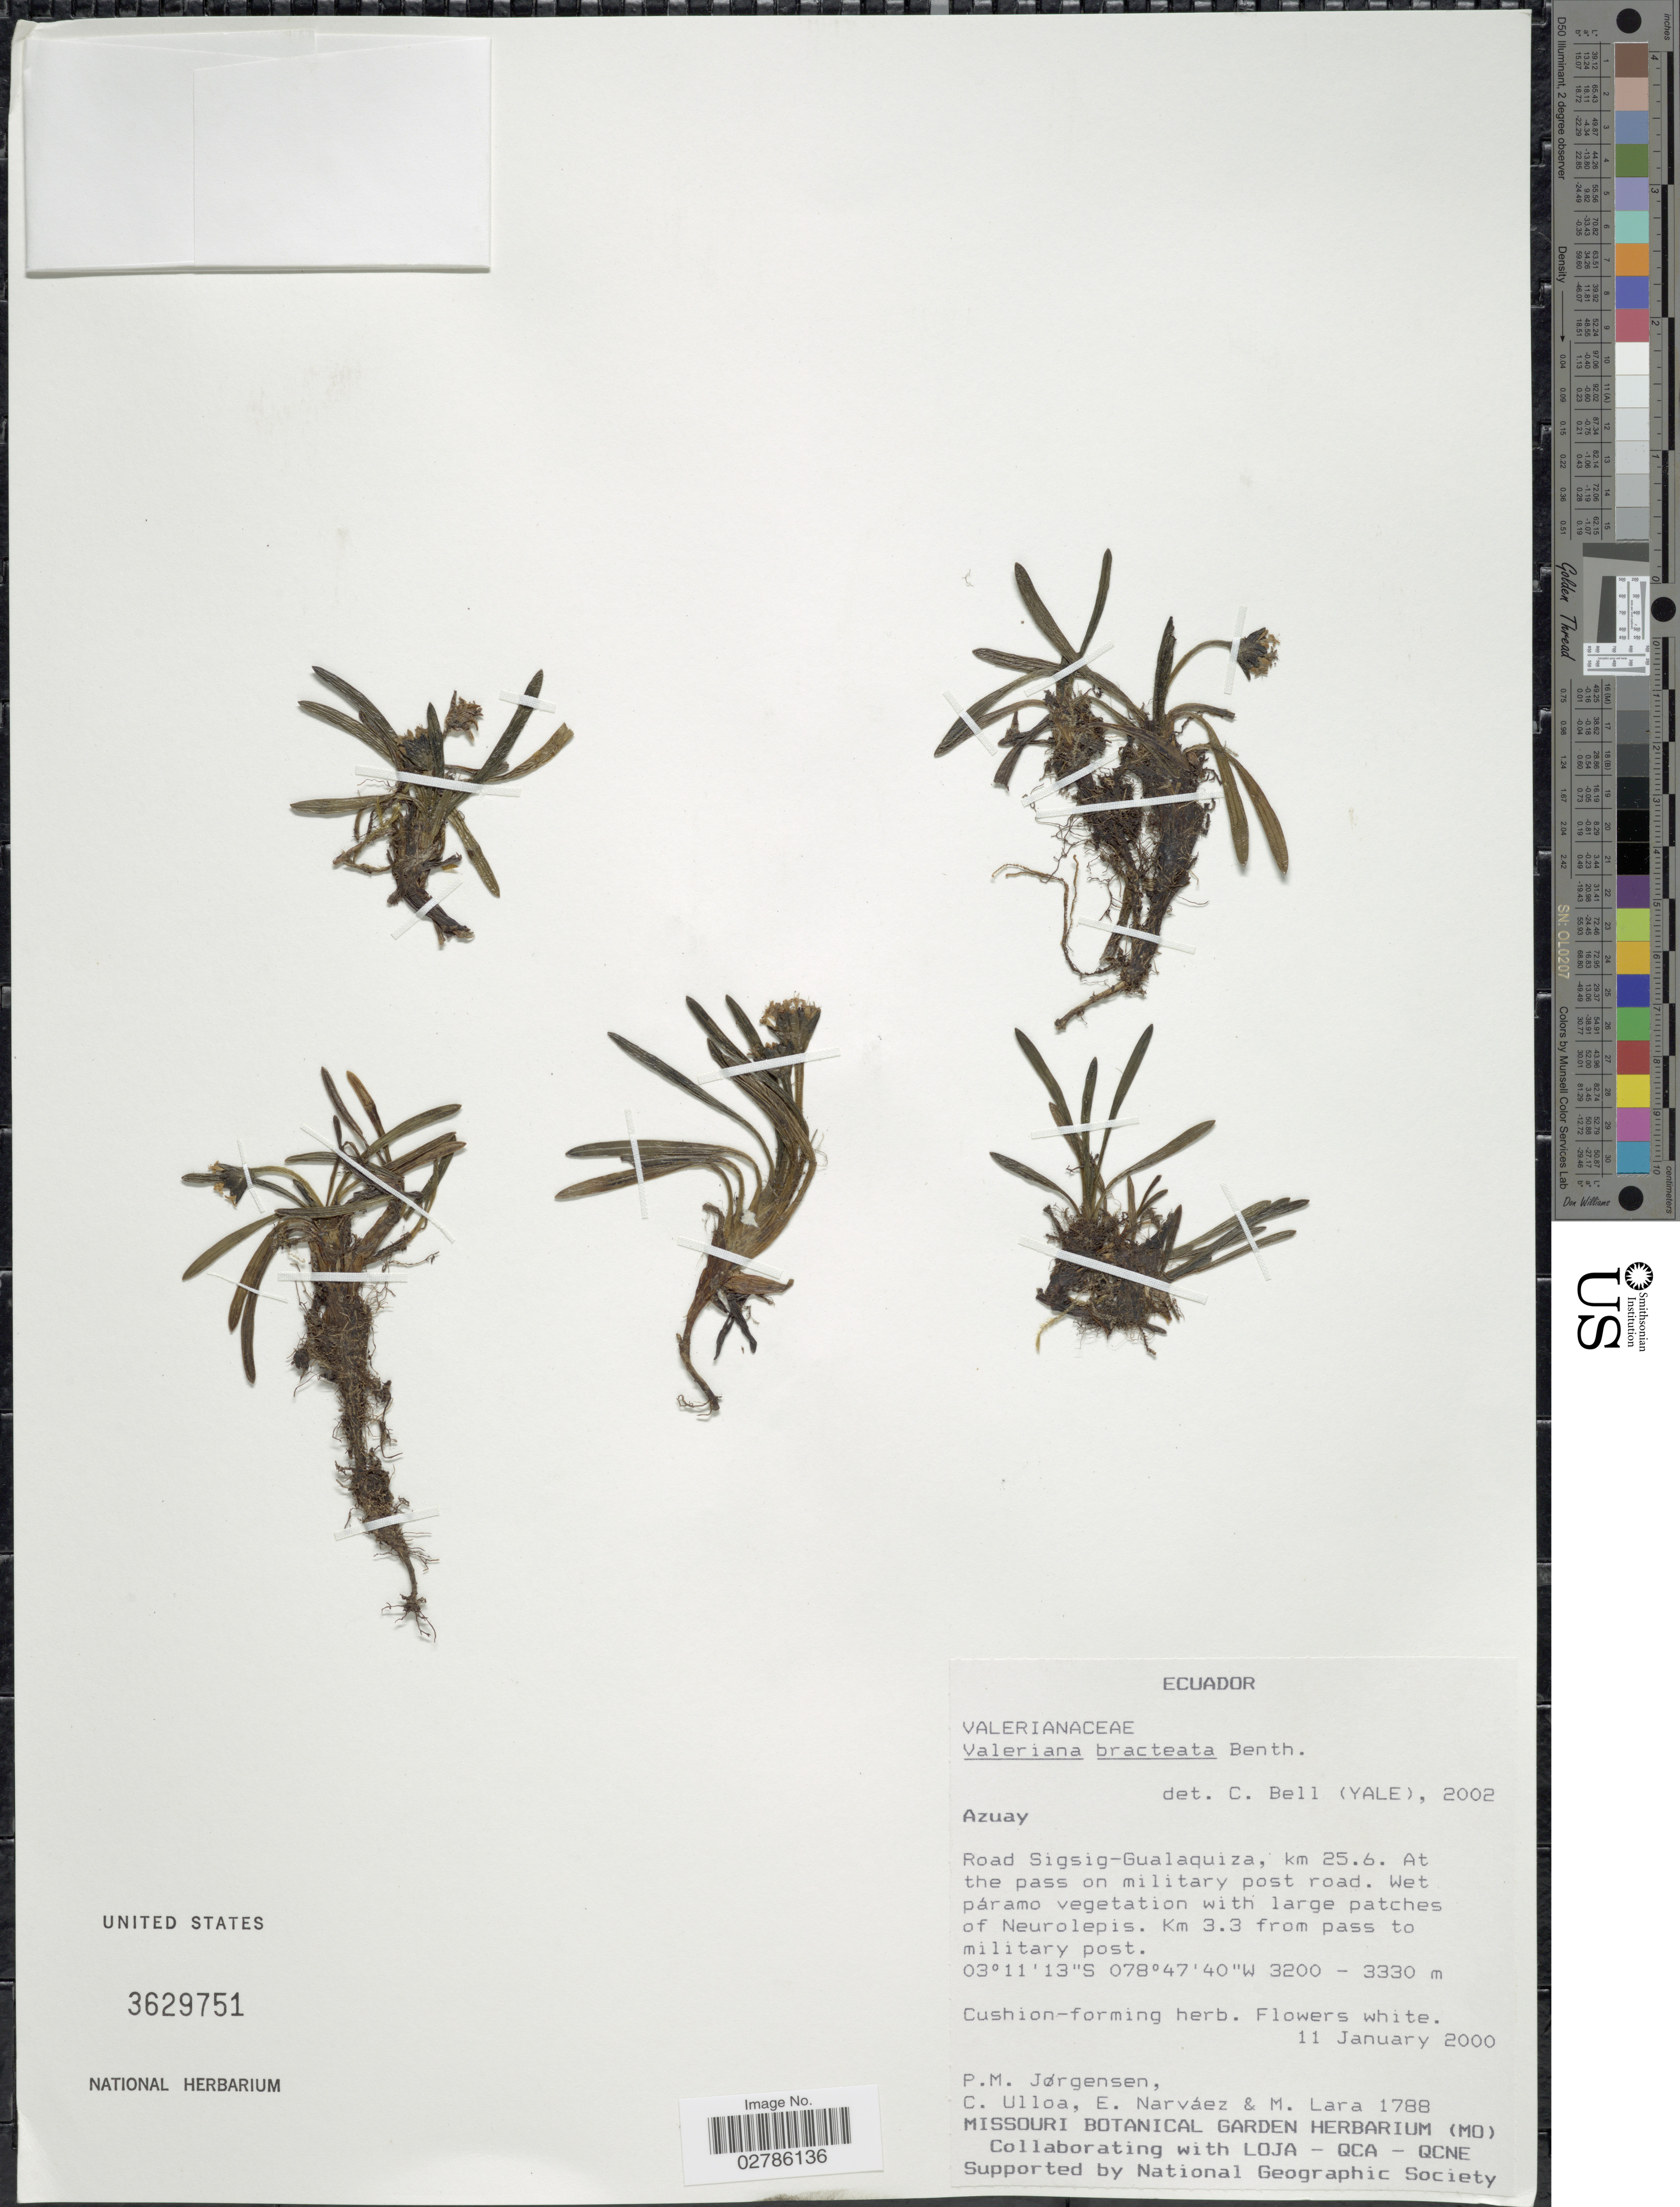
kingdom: Plantae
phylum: Tracheophyta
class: Magnoliopsida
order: Dipsacales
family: Caprifoliaceae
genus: Phyllactis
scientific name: Phyllactis bracteata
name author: (Benth.) Wedd.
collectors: P. Jørgensen, C. Ulloa, E. Narváez & M. Lara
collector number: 1788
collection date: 2000-01-11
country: Ecuador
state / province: Azuay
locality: Road Sigsig-Gualaquiza, km 25.6, At the pass on military post road, Km 3.3 from pass to military post.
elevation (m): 3200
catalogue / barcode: US 3629751